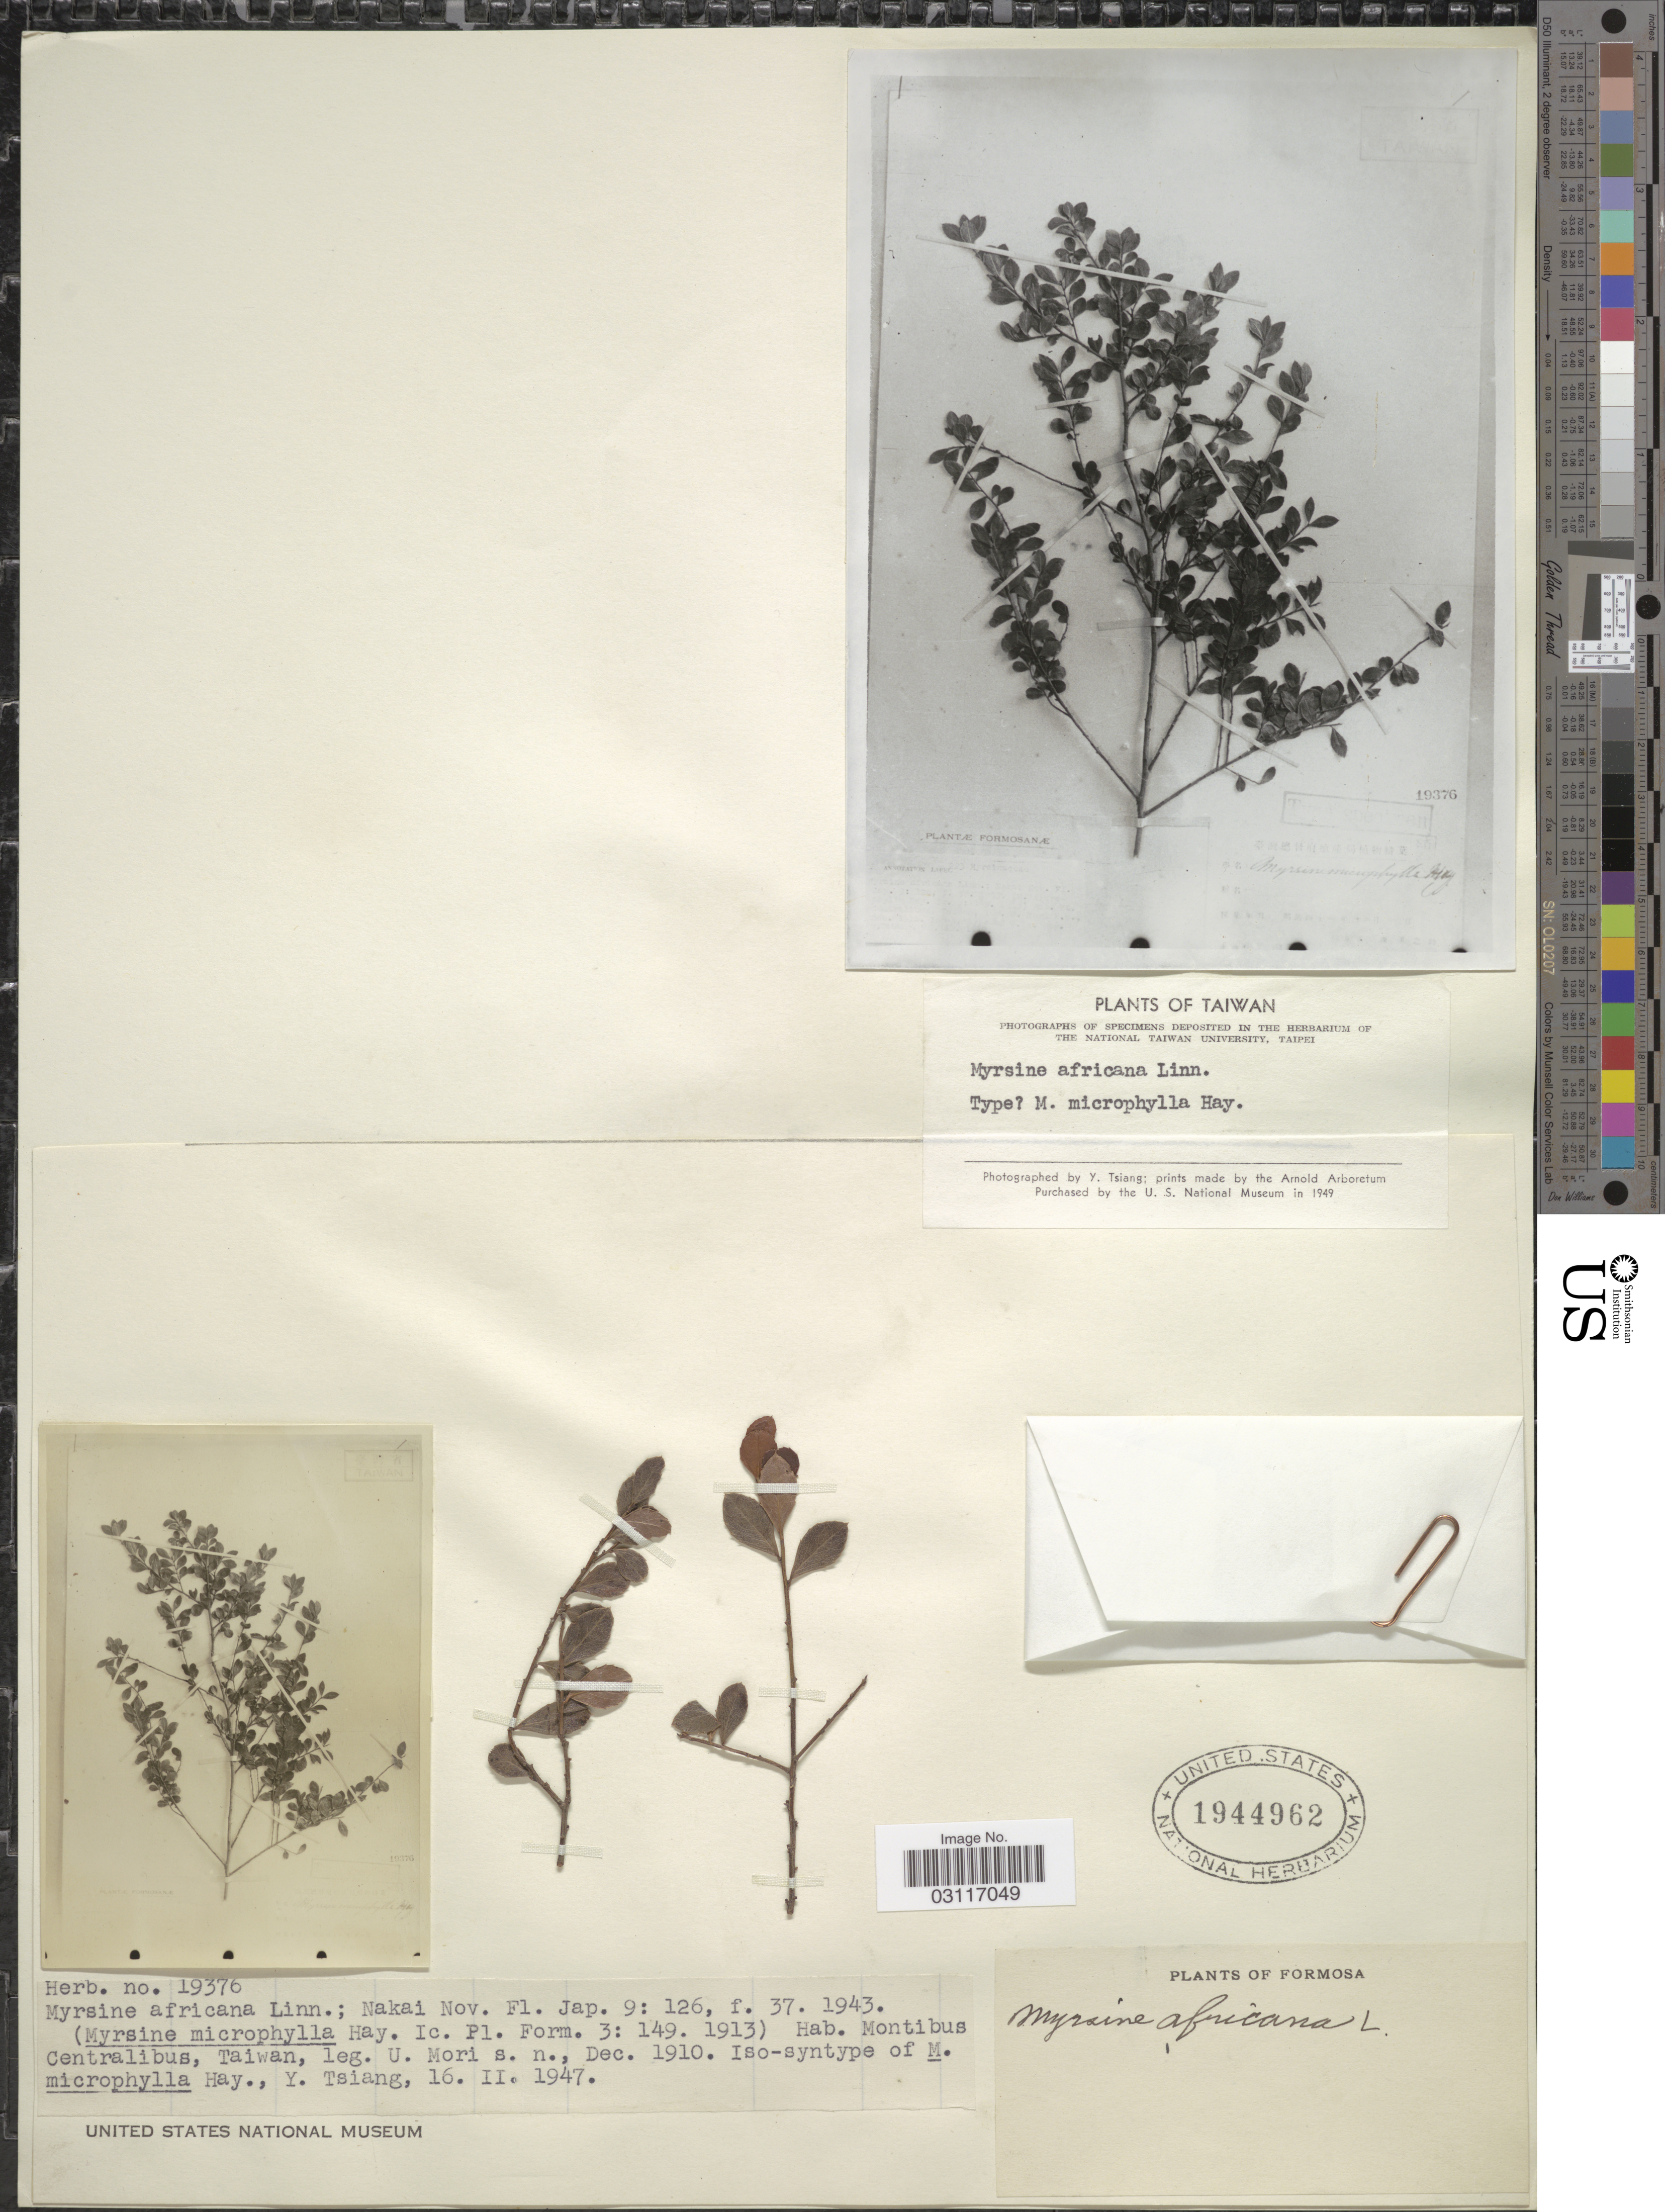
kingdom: Plantae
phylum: Tracheophyta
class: Magnoliopsida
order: Ericales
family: Primulaceae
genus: Myrsine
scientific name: Myrsine africana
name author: L.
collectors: U. Mori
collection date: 1910-12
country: Taiwan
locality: Formosa.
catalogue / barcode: US 1944962